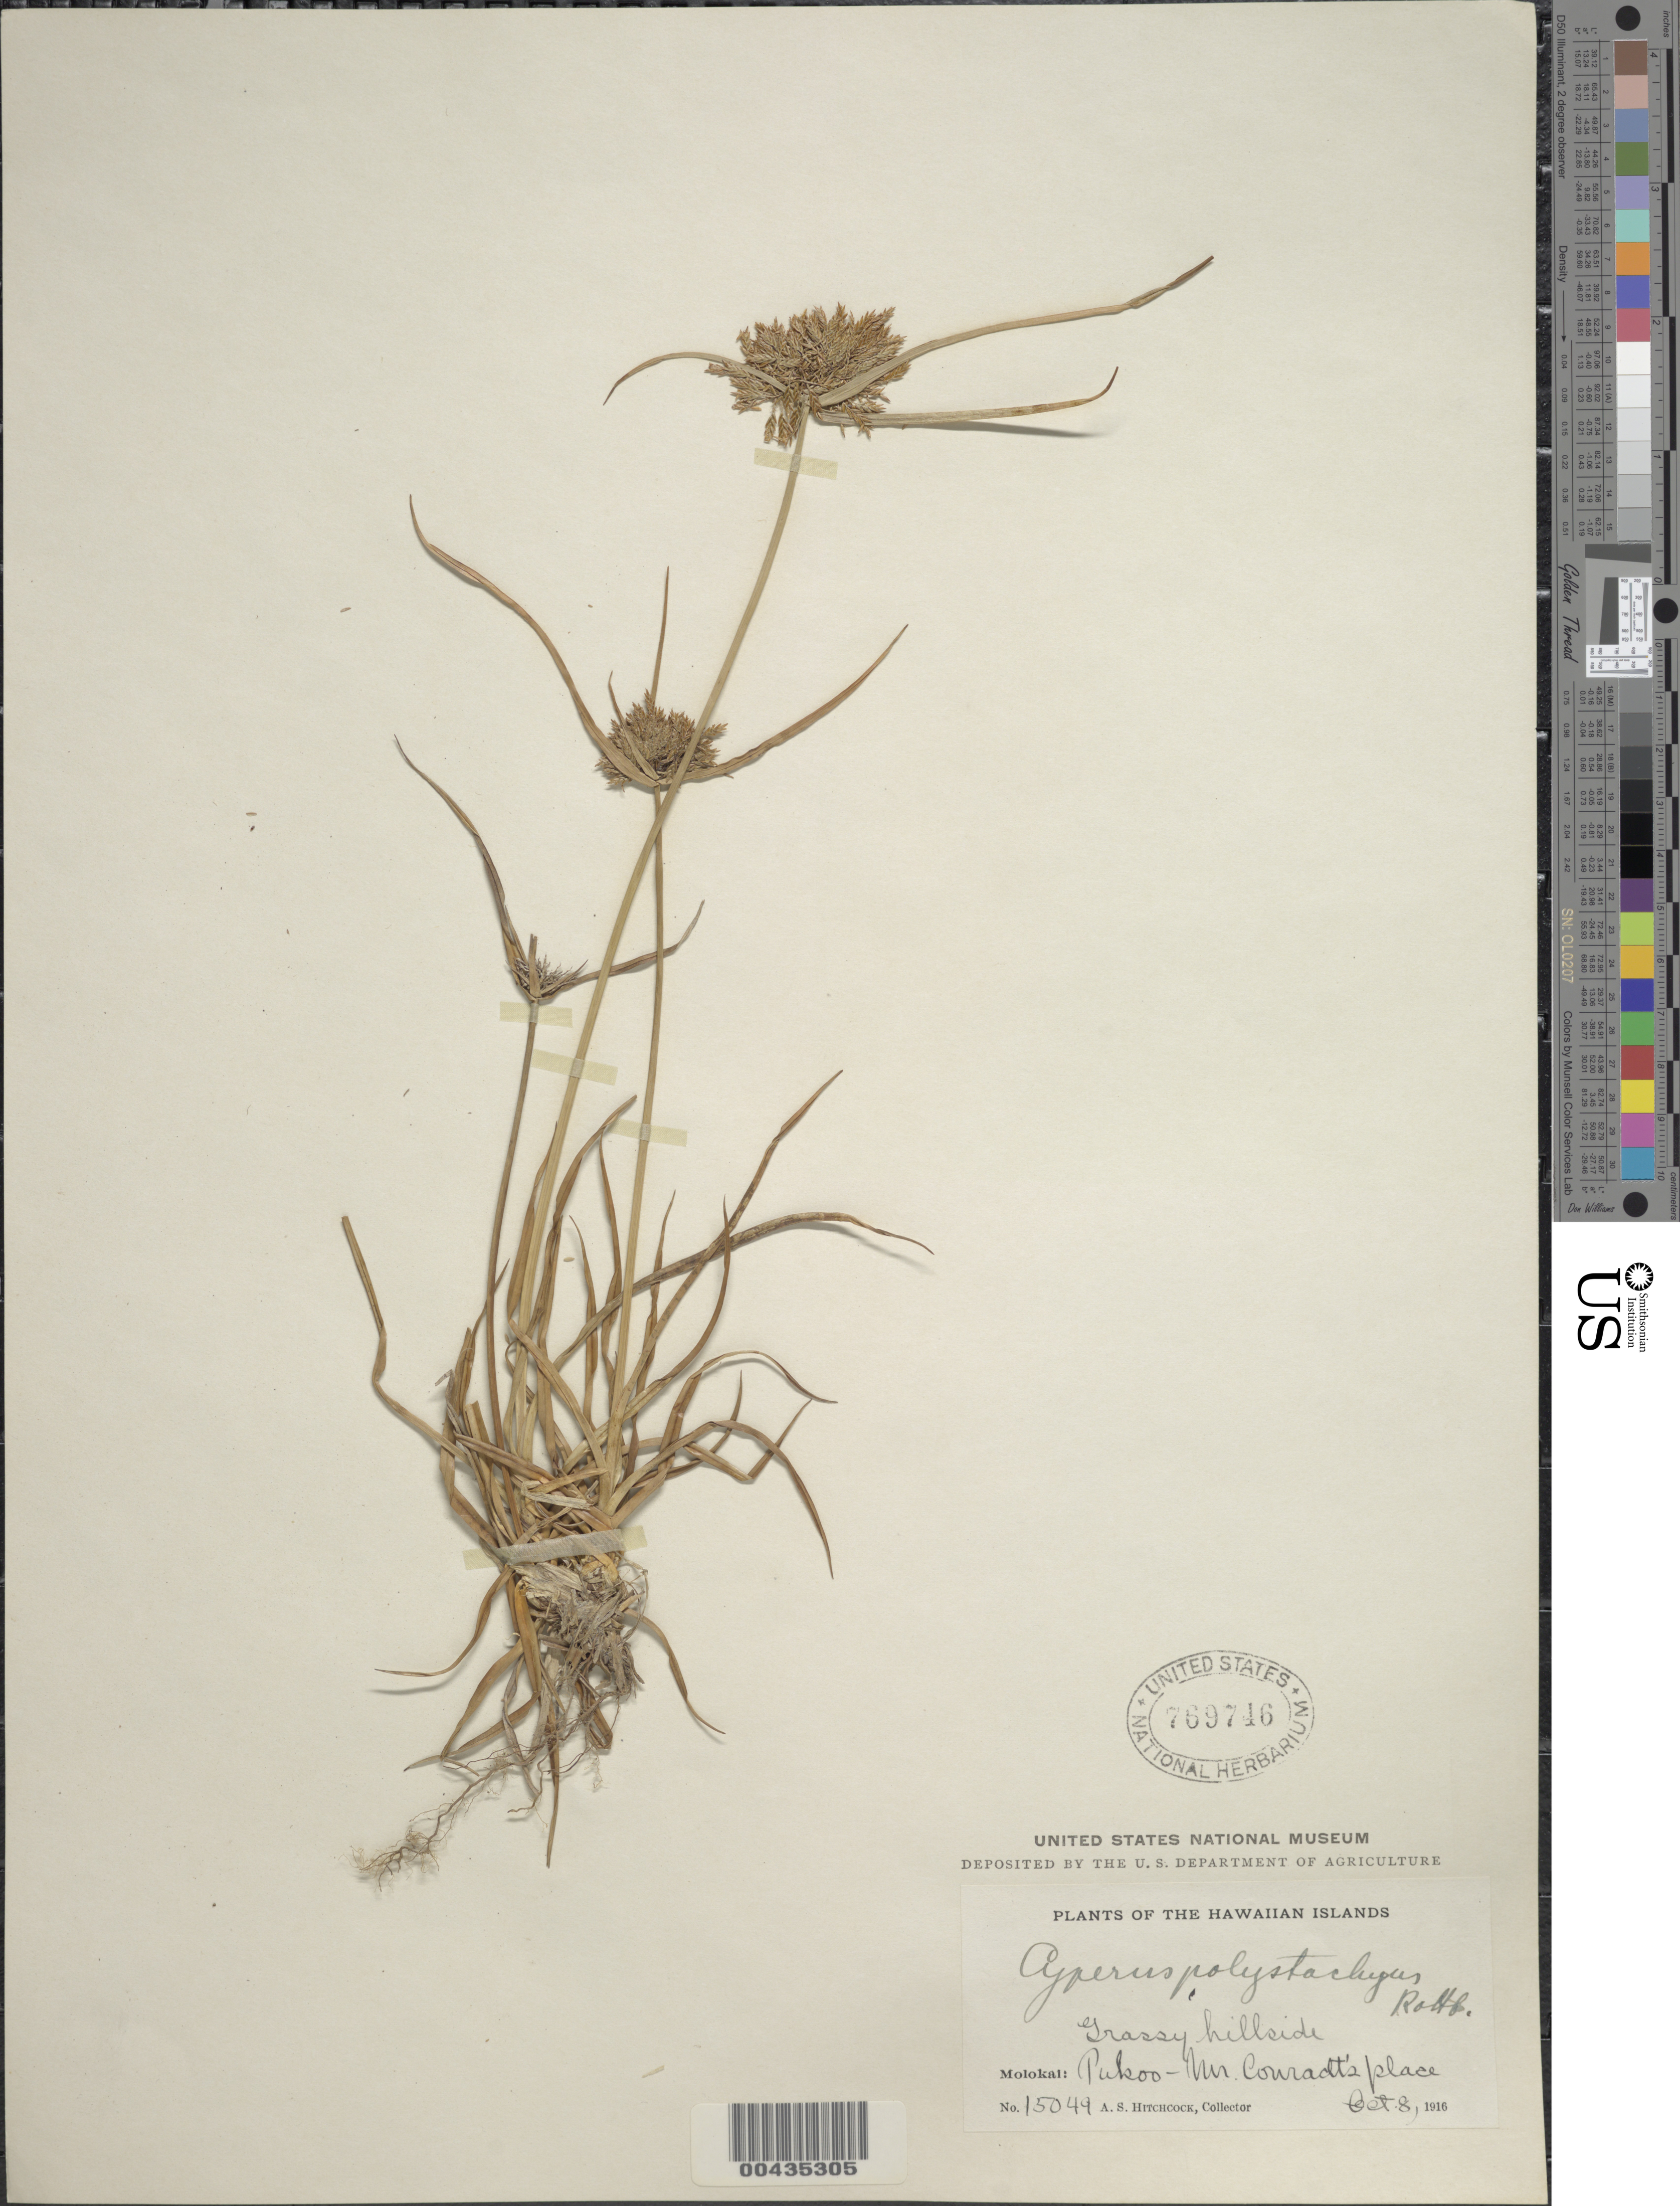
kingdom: Plantae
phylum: Tracheophyta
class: Liliopsida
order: Poales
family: Cyperaceae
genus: Cyperus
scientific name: Cyperus polystachyos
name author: Rottb.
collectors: A. S. Hitchcock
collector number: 15049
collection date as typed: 8 Oct 1916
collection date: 1916-10-08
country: United States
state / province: Hawaii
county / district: Maui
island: Moloka'i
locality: Pukoo-Mr. Conradt's place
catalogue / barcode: US 769746